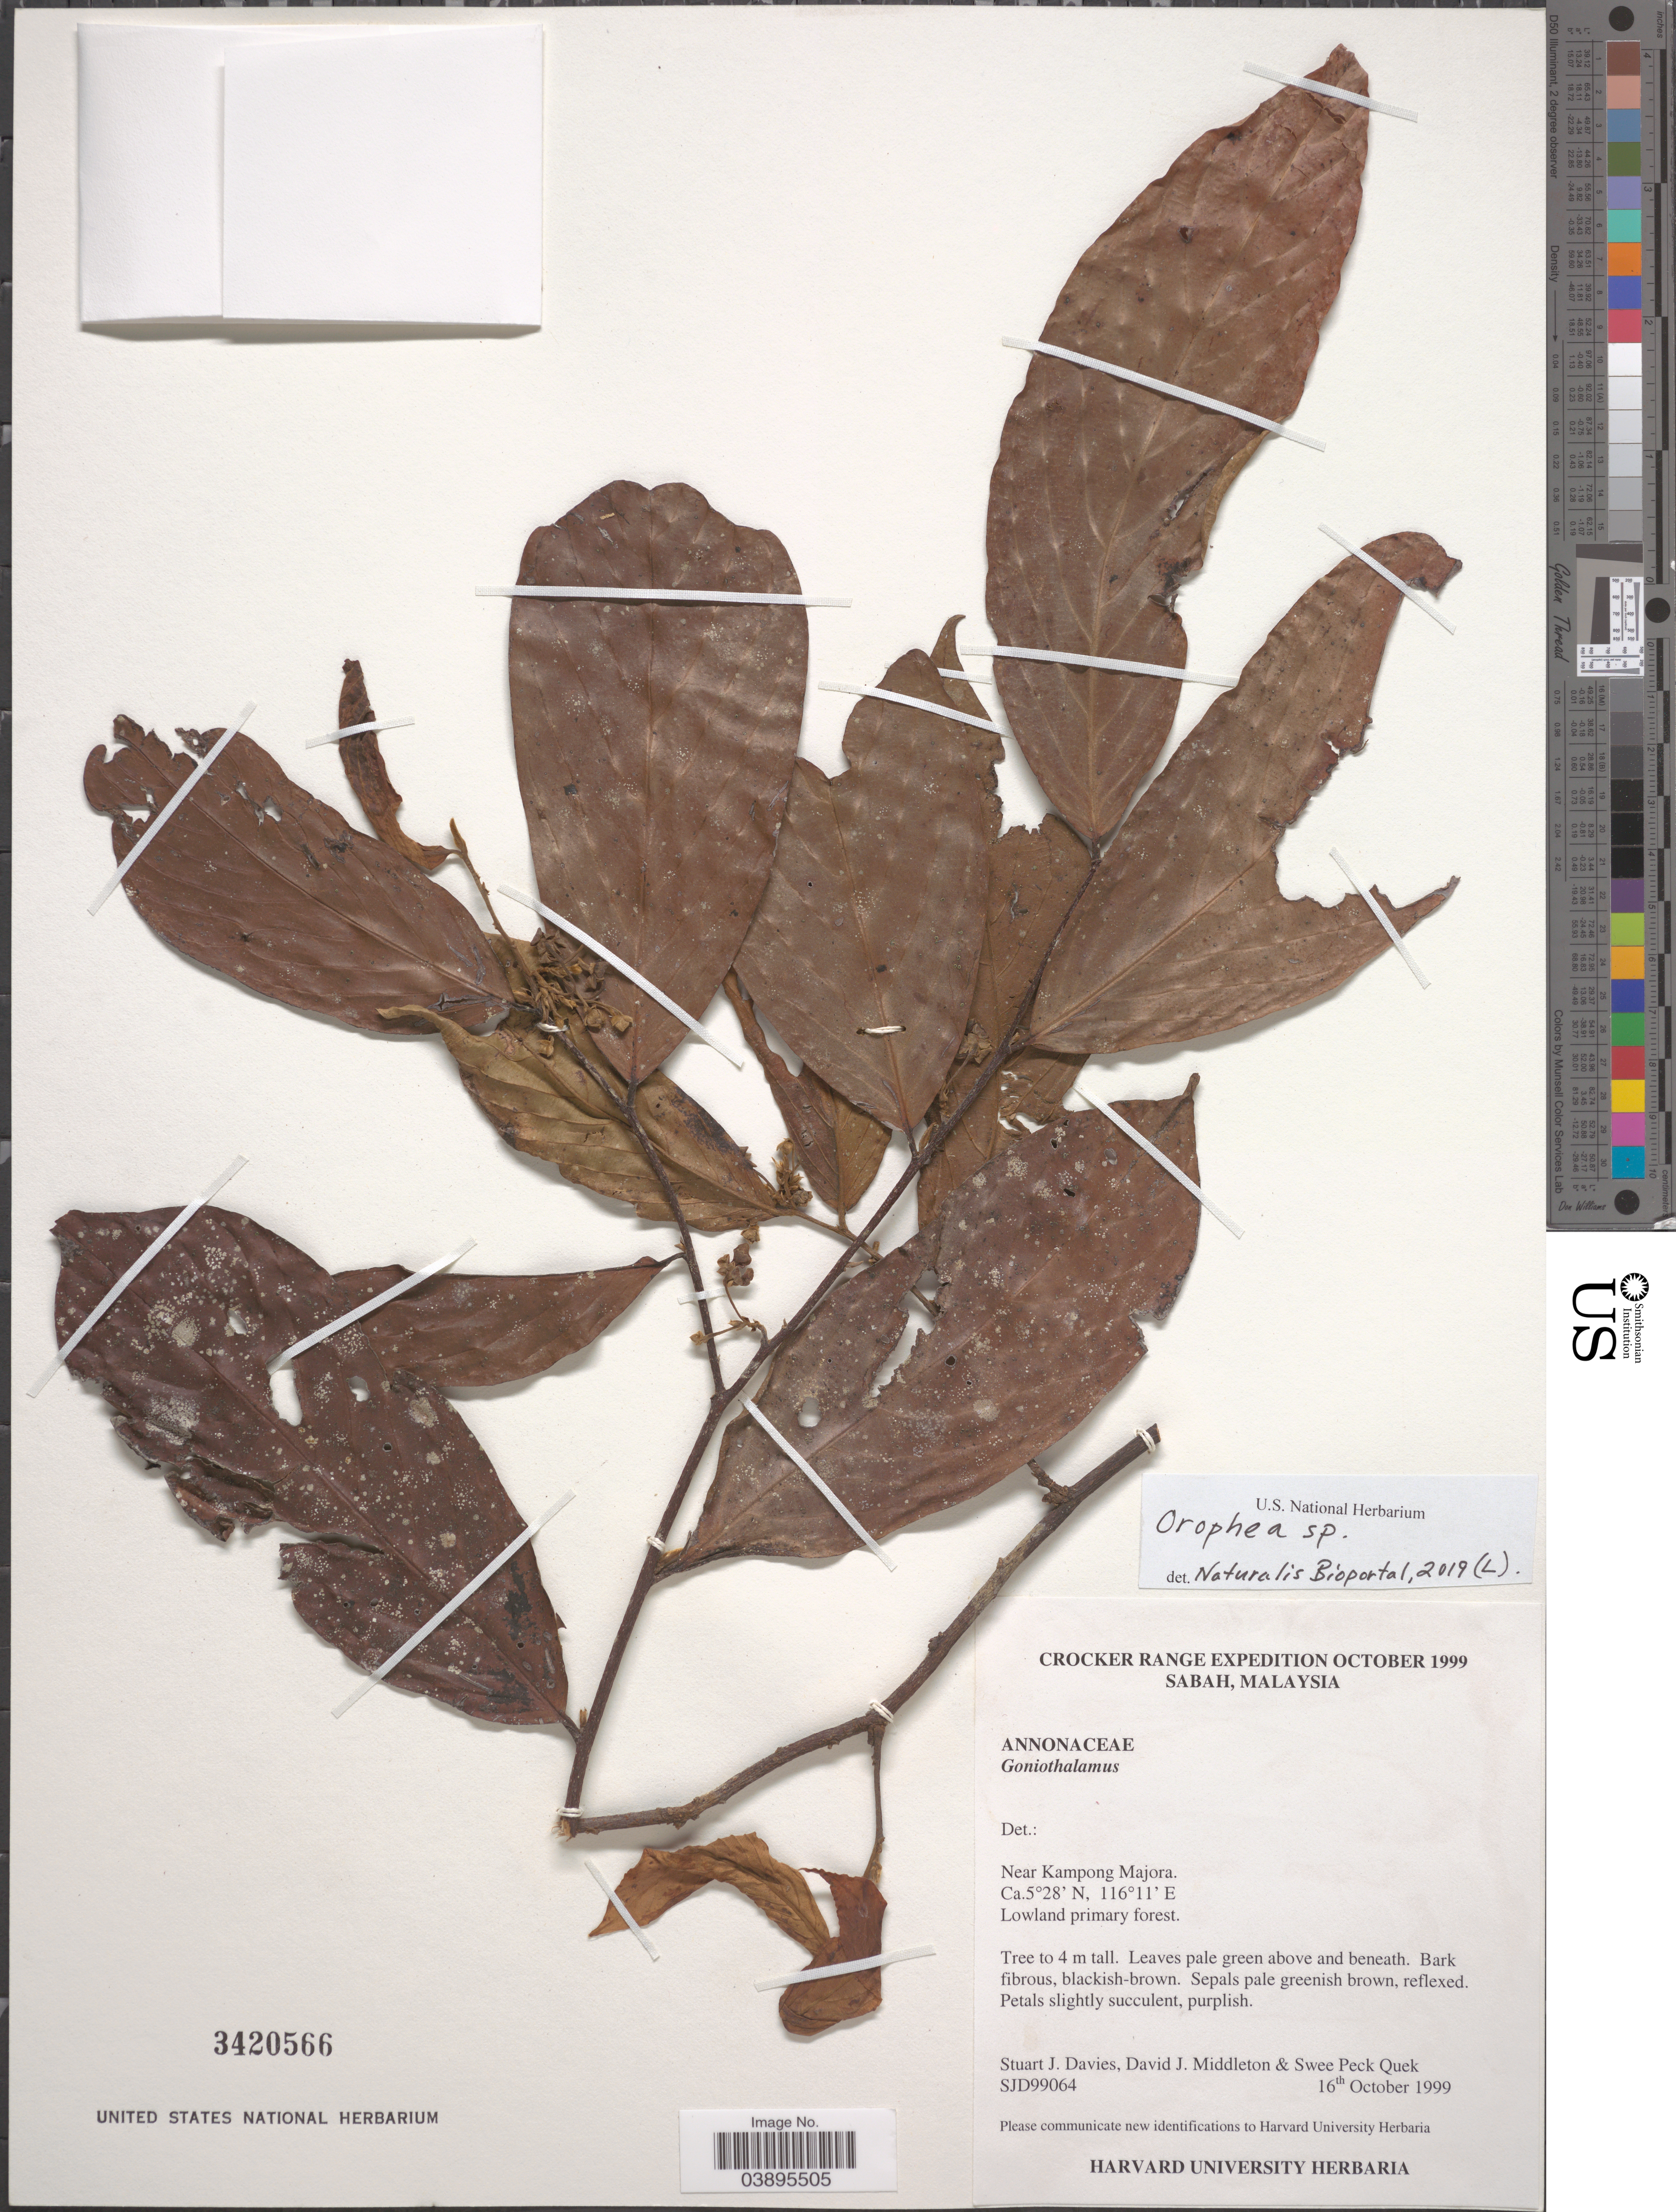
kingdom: Plantae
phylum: Tracheophyta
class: Magnoliopsida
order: Magnoliales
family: Annonaceae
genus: Orophea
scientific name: Orophea sp.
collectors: S. Davies, D. J. Middleton & S. Quek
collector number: SJD99064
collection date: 1999-10-16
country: Malaysia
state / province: Sabah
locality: Crocker Range. Near Kampong Majora.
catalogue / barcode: US 3420566